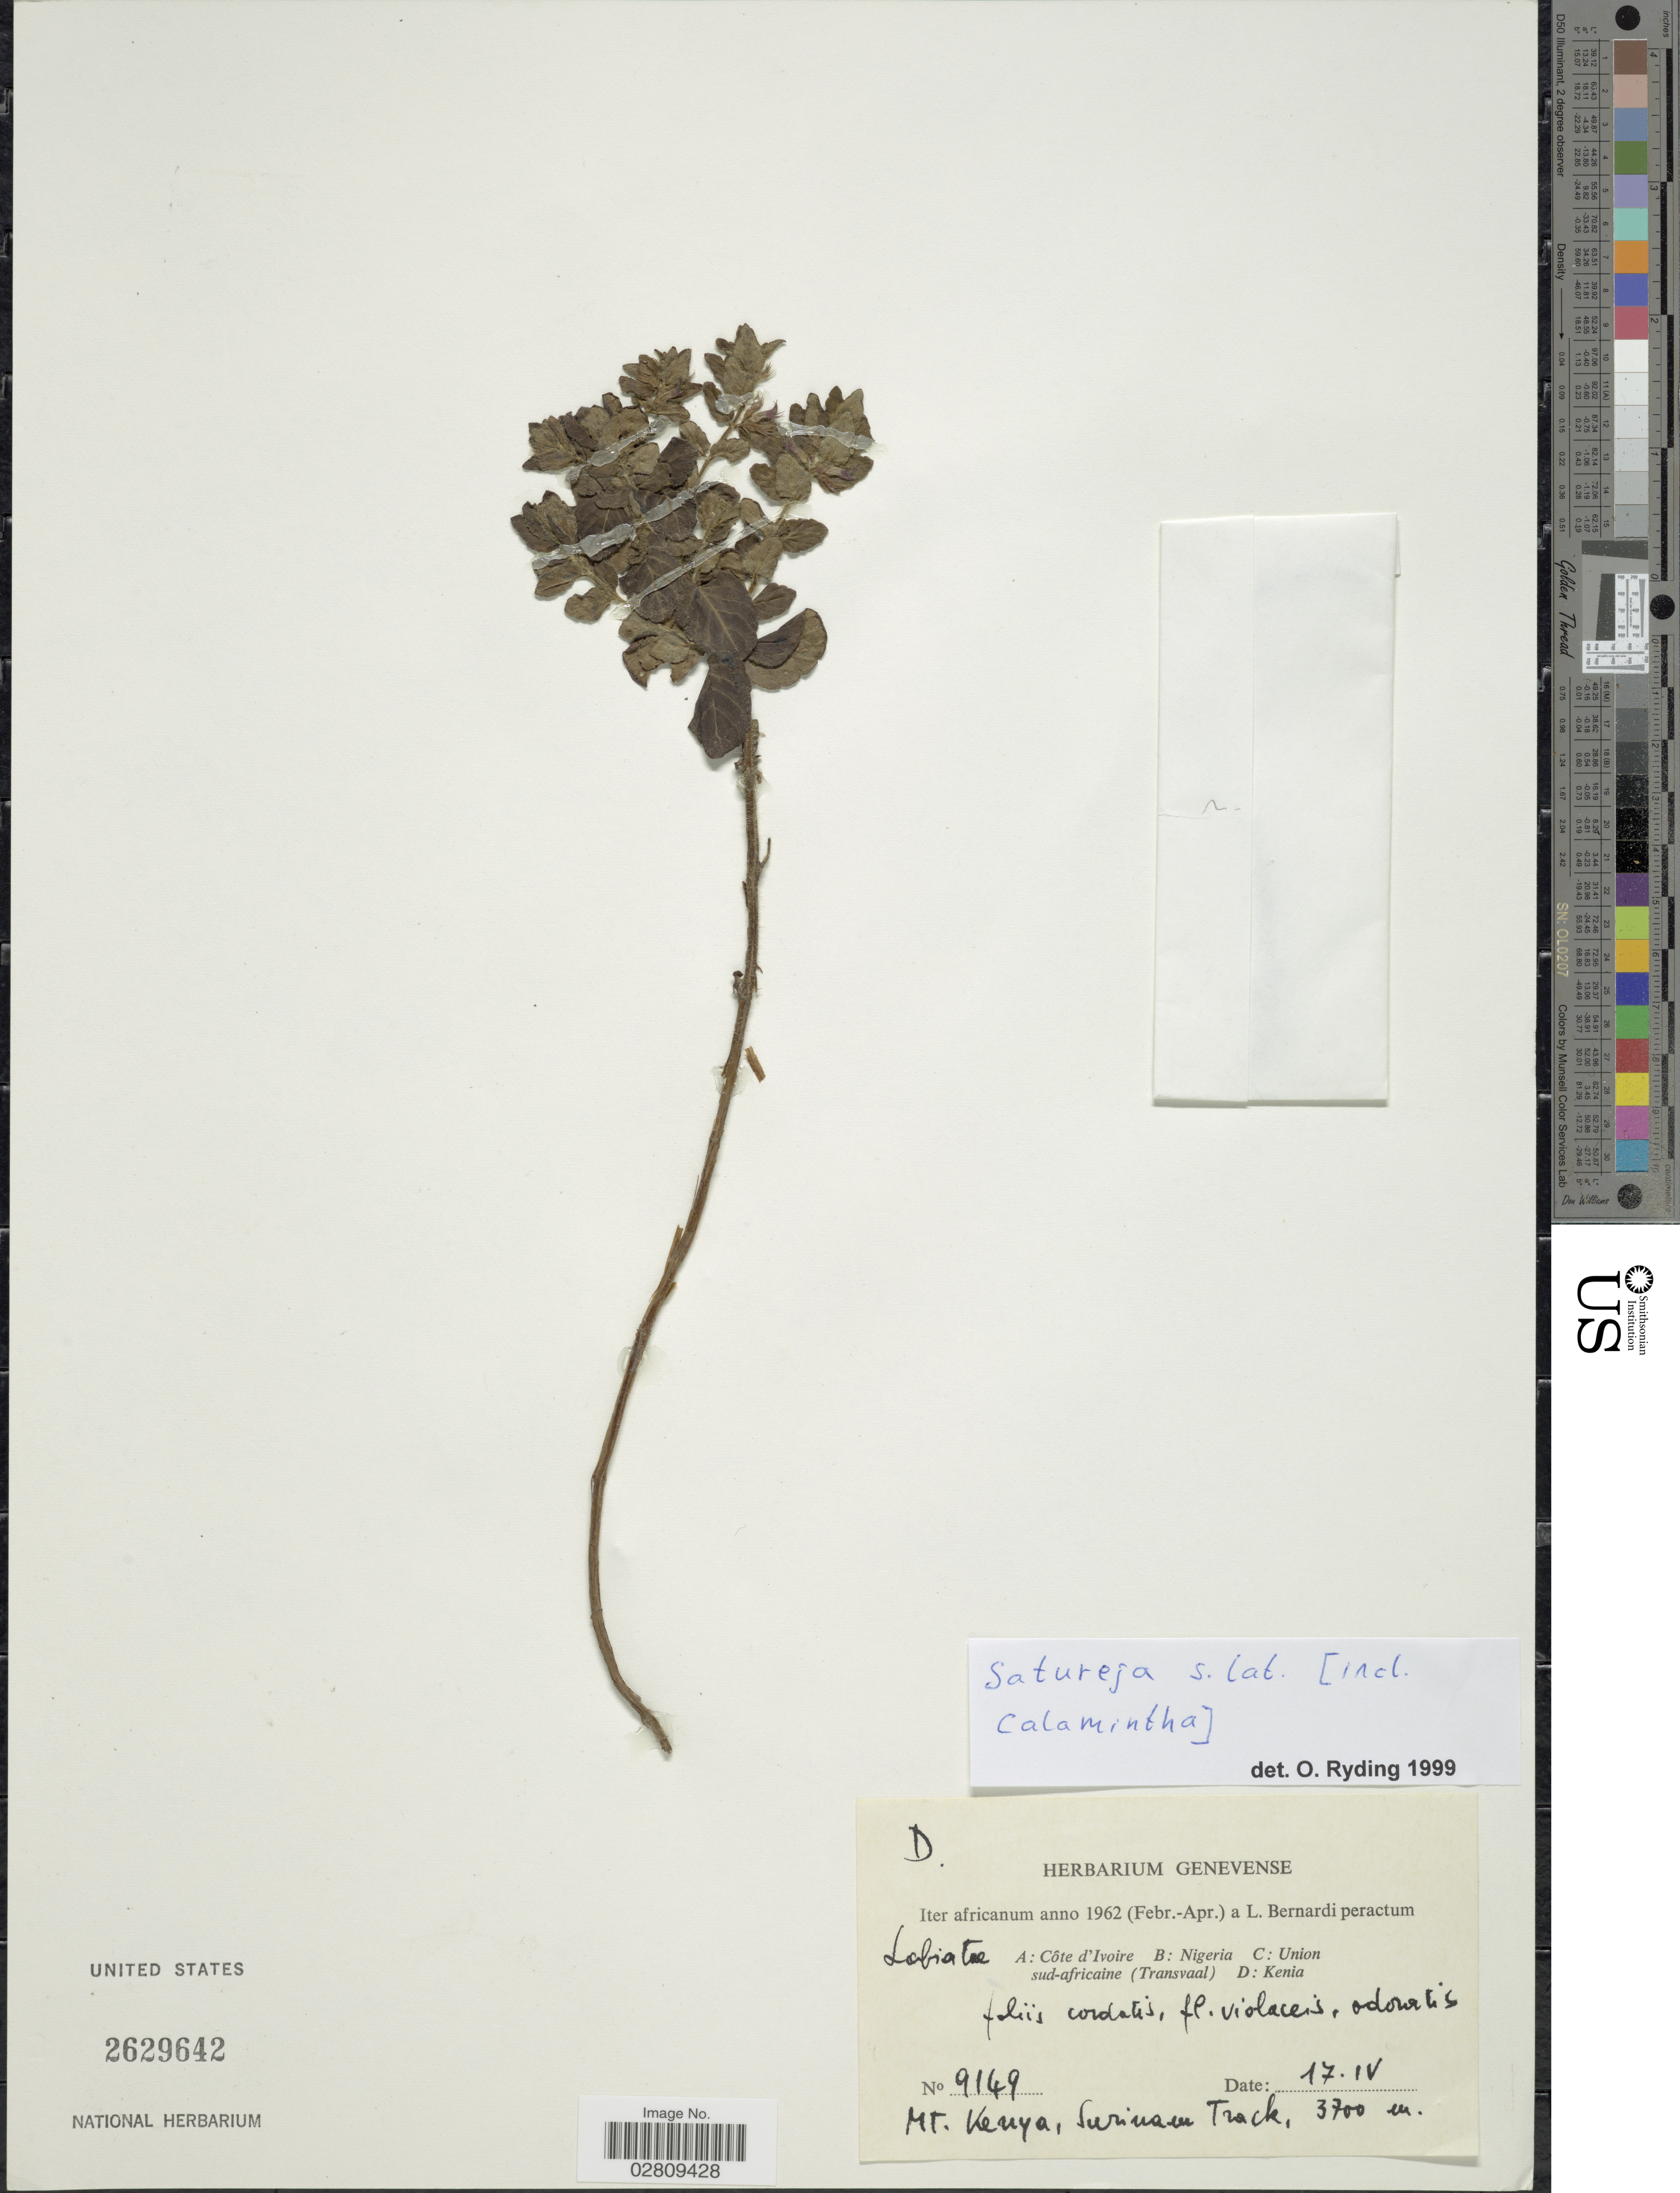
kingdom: Plantae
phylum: Tracheophyta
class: Magnoliopsida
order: Lamiales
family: Lamiaceae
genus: Satureja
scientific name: Satureja sp.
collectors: L. Bernardi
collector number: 9149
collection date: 1962-04-17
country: Kenya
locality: Mt. Kenya, Surinam Track. Iter africanum.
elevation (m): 3700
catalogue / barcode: US 2629642